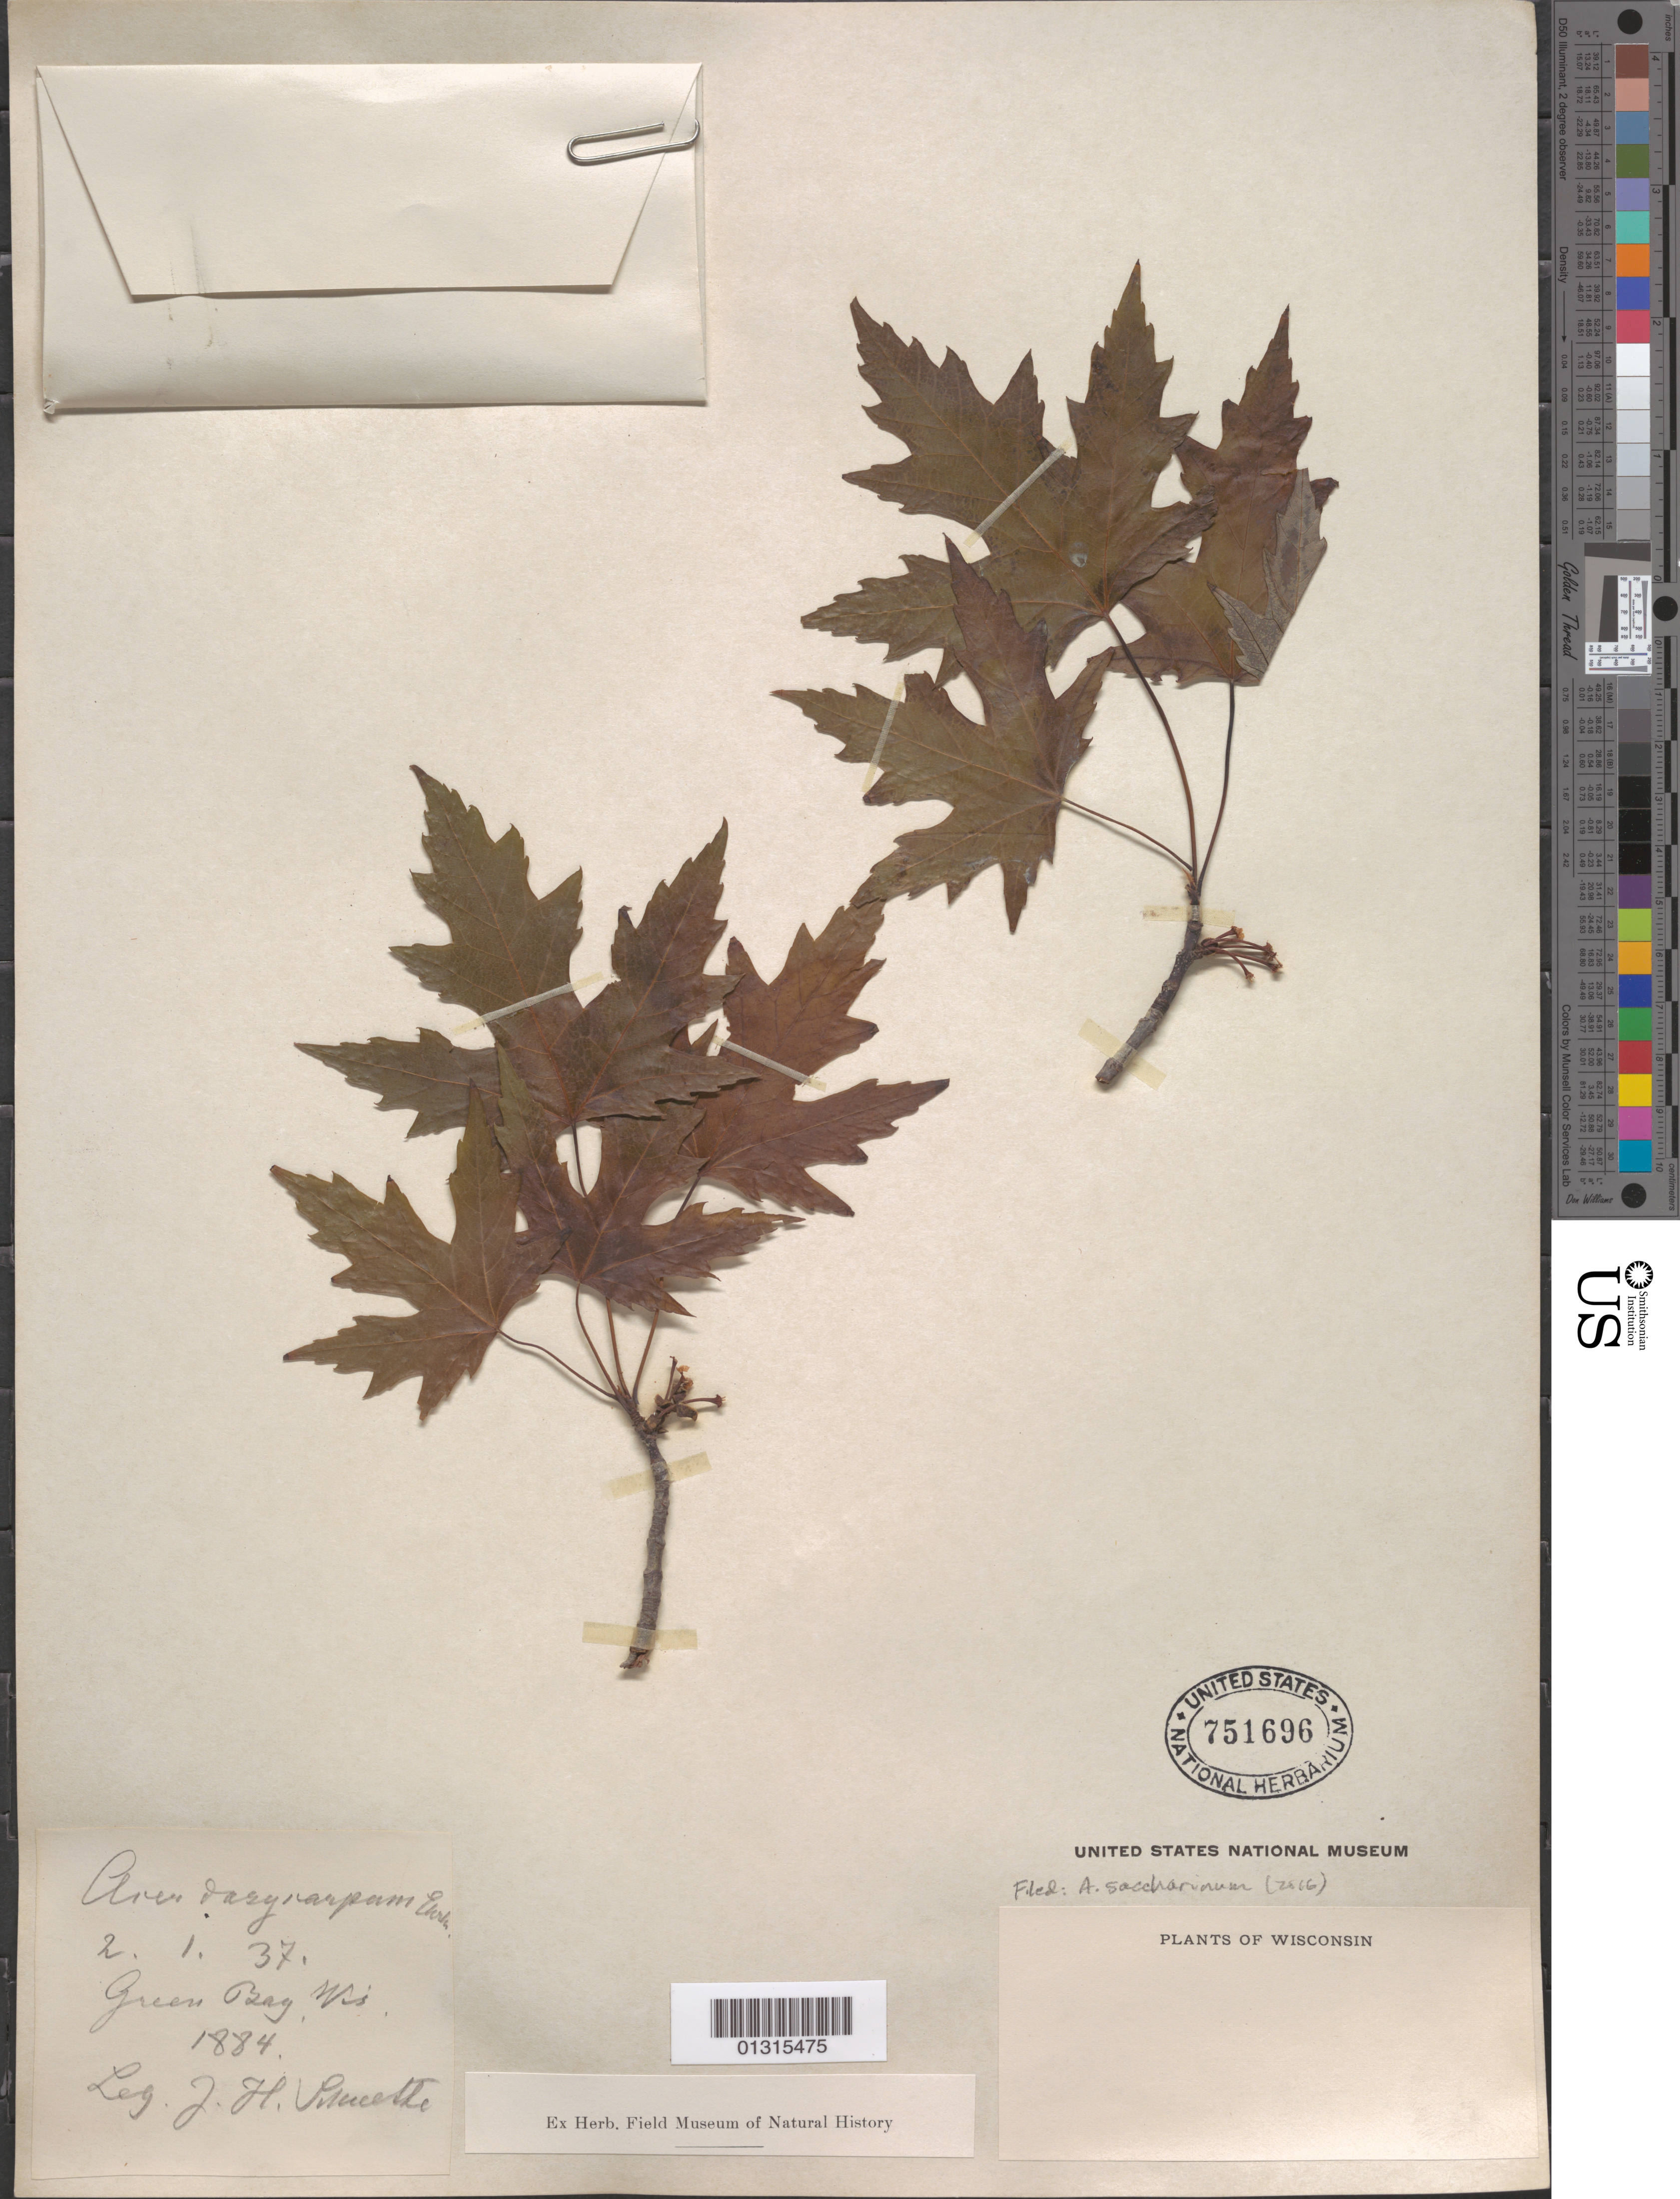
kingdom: Plantae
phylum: Tracheophyta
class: Magnoliopsida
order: Sapindales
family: Sapindaceae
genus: Acer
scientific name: Acer saccharinum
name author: L.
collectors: J. Schuette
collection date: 1884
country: United States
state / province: Wisconsin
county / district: Brown County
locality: Green Bay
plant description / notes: Label also marked: "2. 1. 37." But not a date since Schuette died in 1908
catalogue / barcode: US 751696